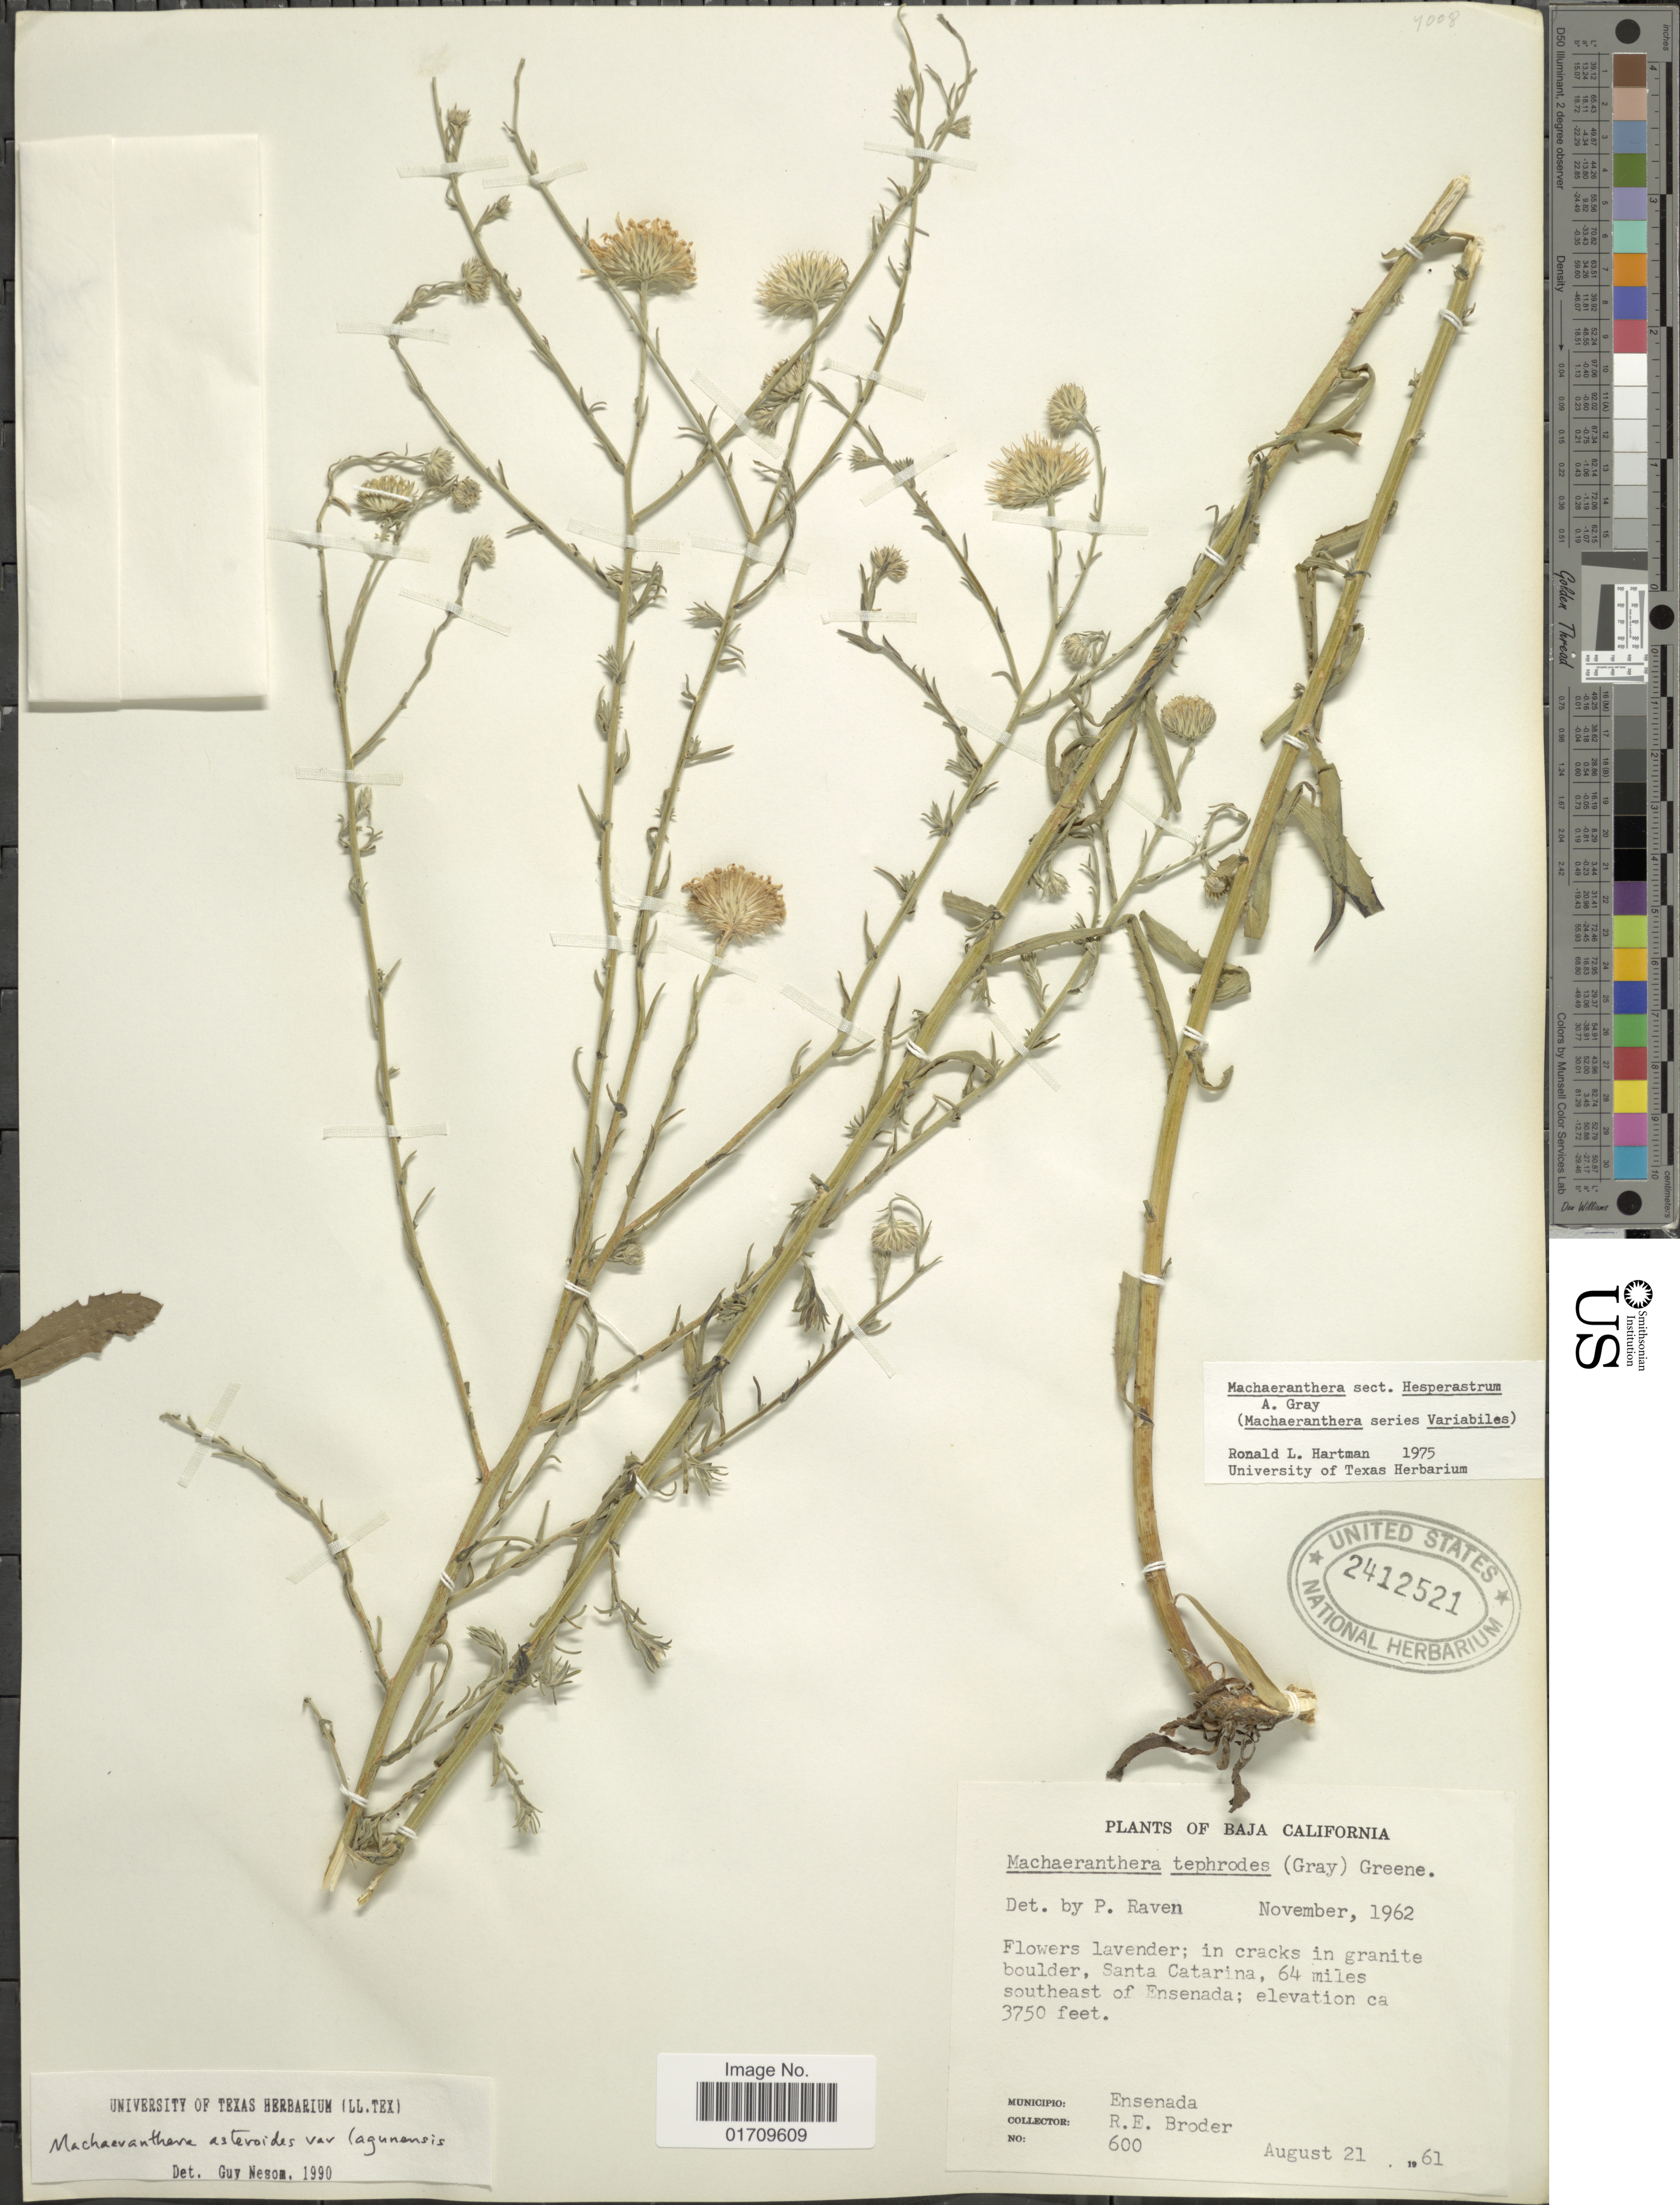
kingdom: Plantae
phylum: Tracheophyta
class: Magnoliopsida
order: Asterales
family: Asteraceae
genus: Machaeranthera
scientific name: Machaeranthera asteroides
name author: (Torr.) Greene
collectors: R. Broder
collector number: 600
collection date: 1961-08-21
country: Mexico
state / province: Baja California Norte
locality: Santa Catarina, 64 miles southeast of Ensenada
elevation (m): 1143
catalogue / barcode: US 2412521